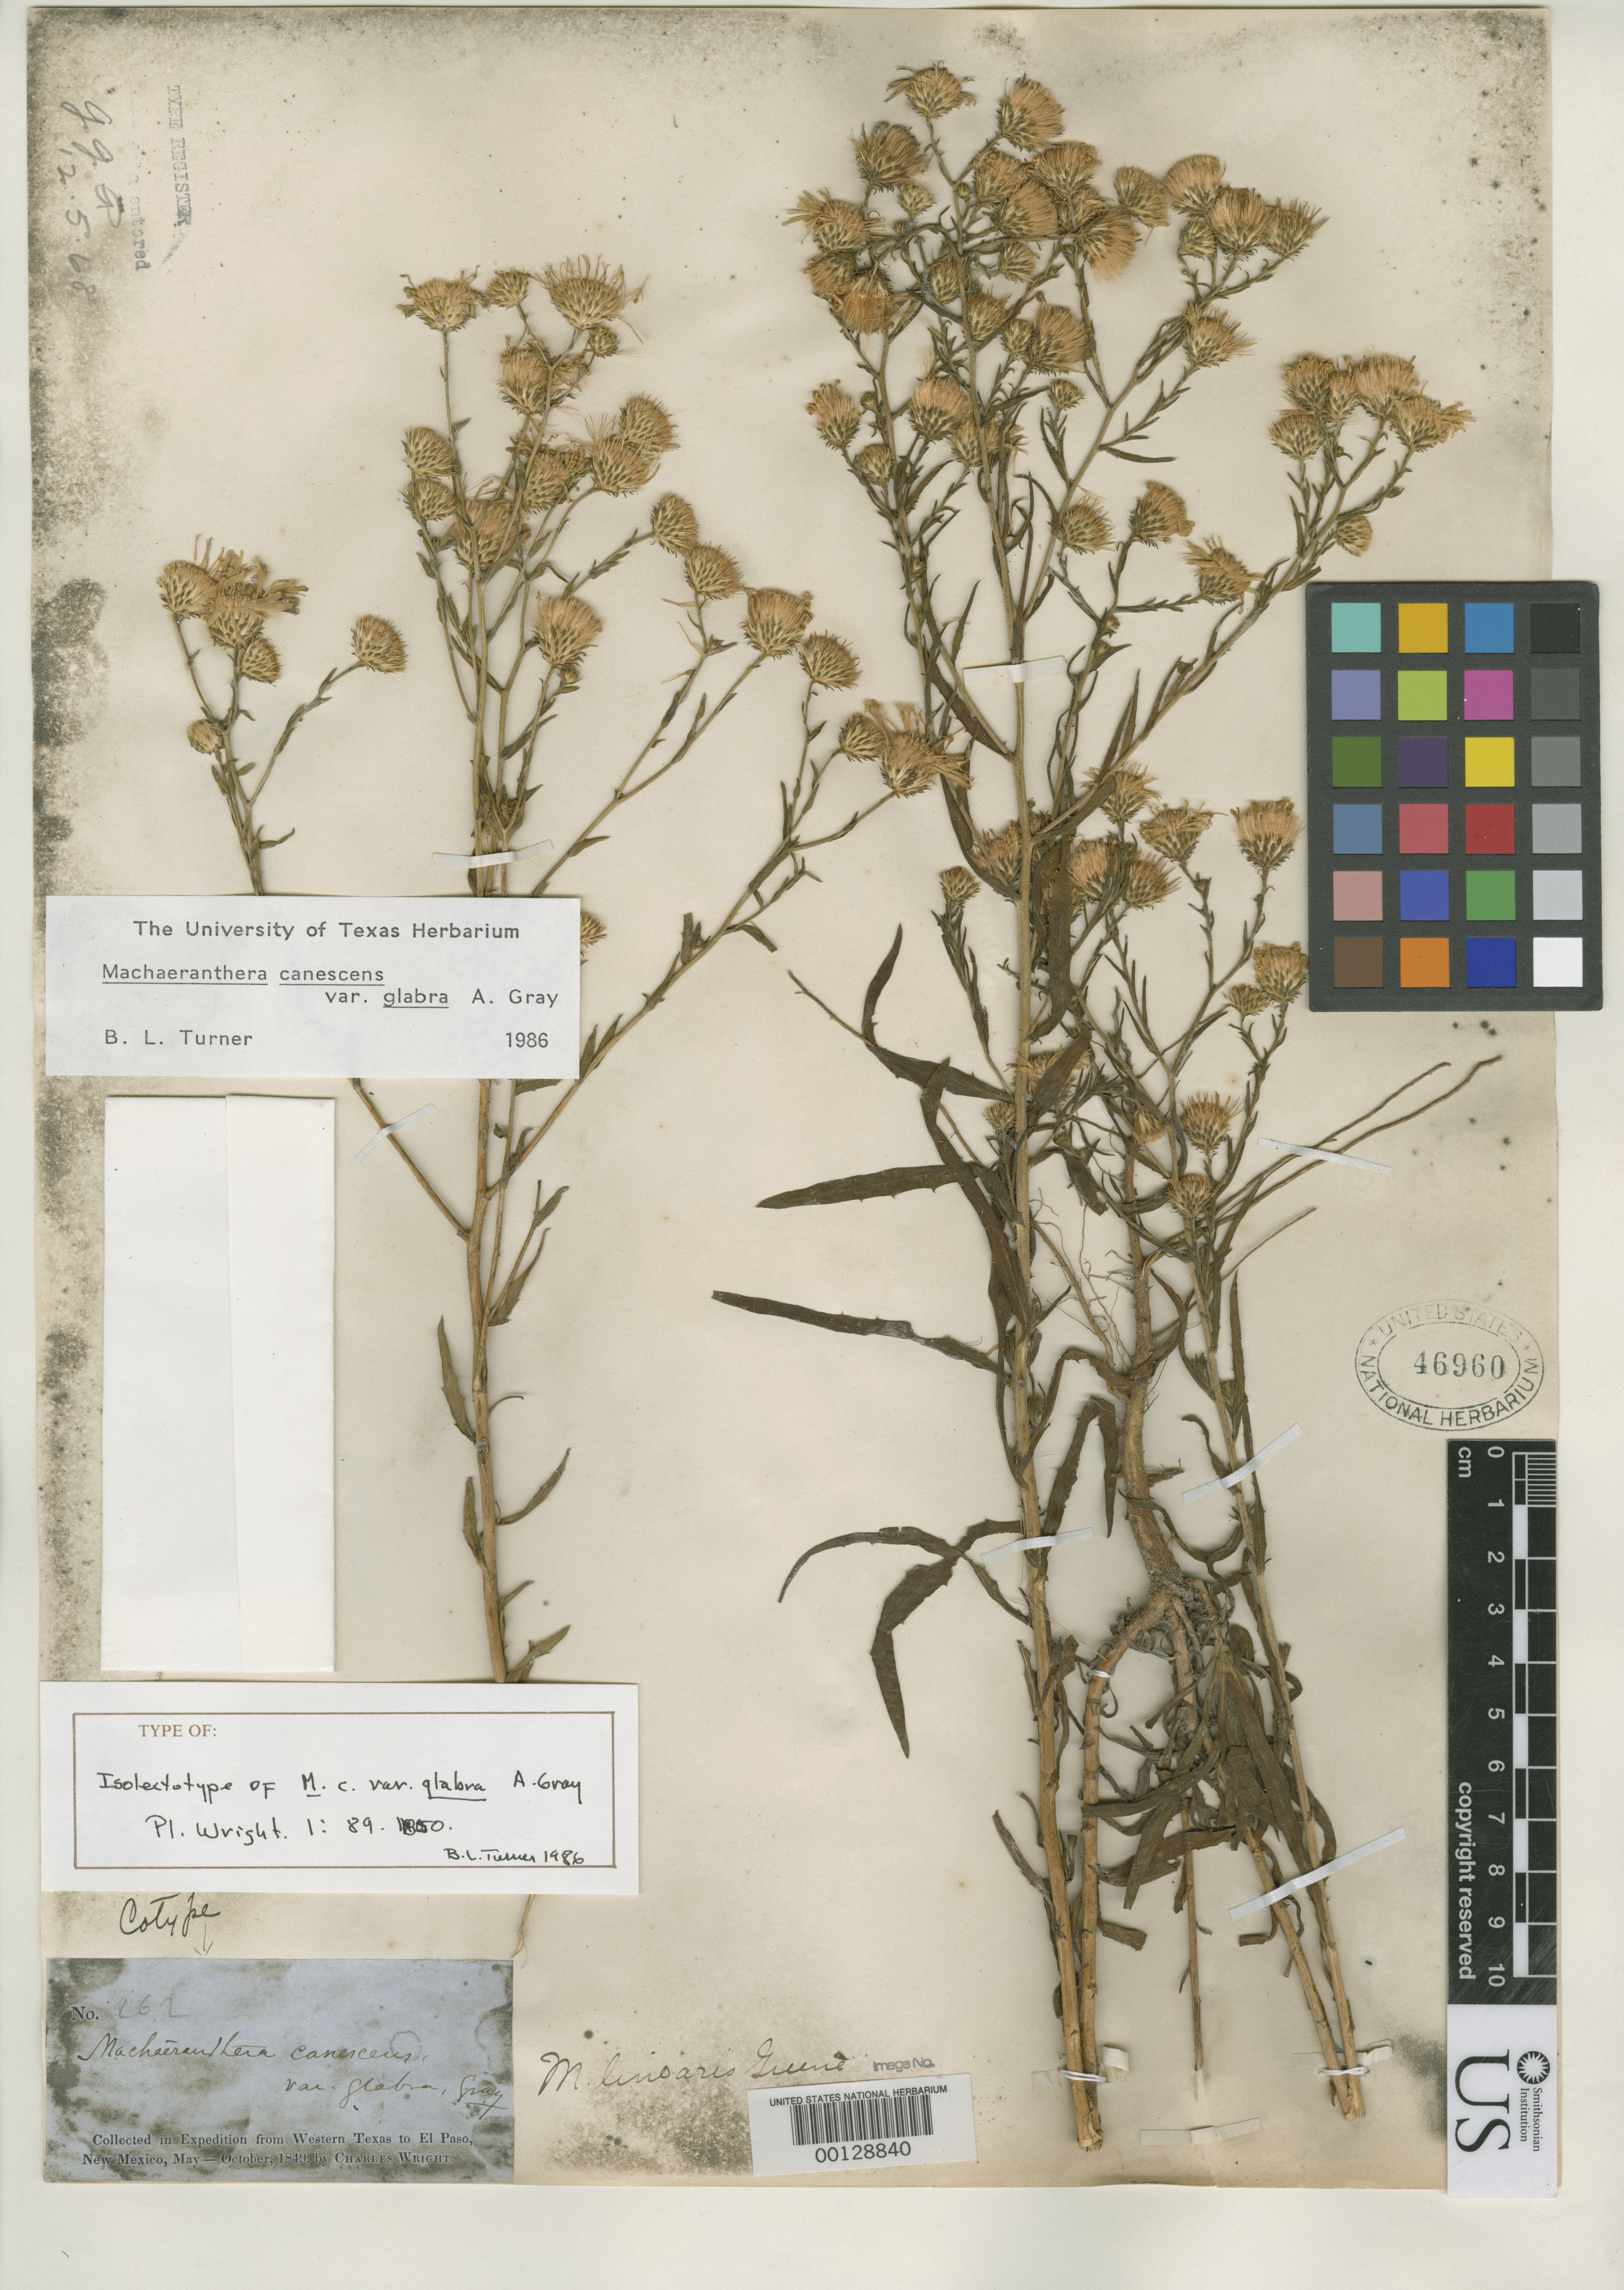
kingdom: Plantae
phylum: Tracheophyta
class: Magnoliopsida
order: Asterales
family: Asteraceae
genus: Machaeranthera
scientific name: Machaeranthera canescens var. glabra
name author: A. Gray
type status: Type Collection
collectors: C. Wright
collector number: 262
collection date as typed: Sep 1849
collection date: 1849-09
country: United States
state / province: New Mexico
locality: El Paso.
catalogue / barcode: US 46960